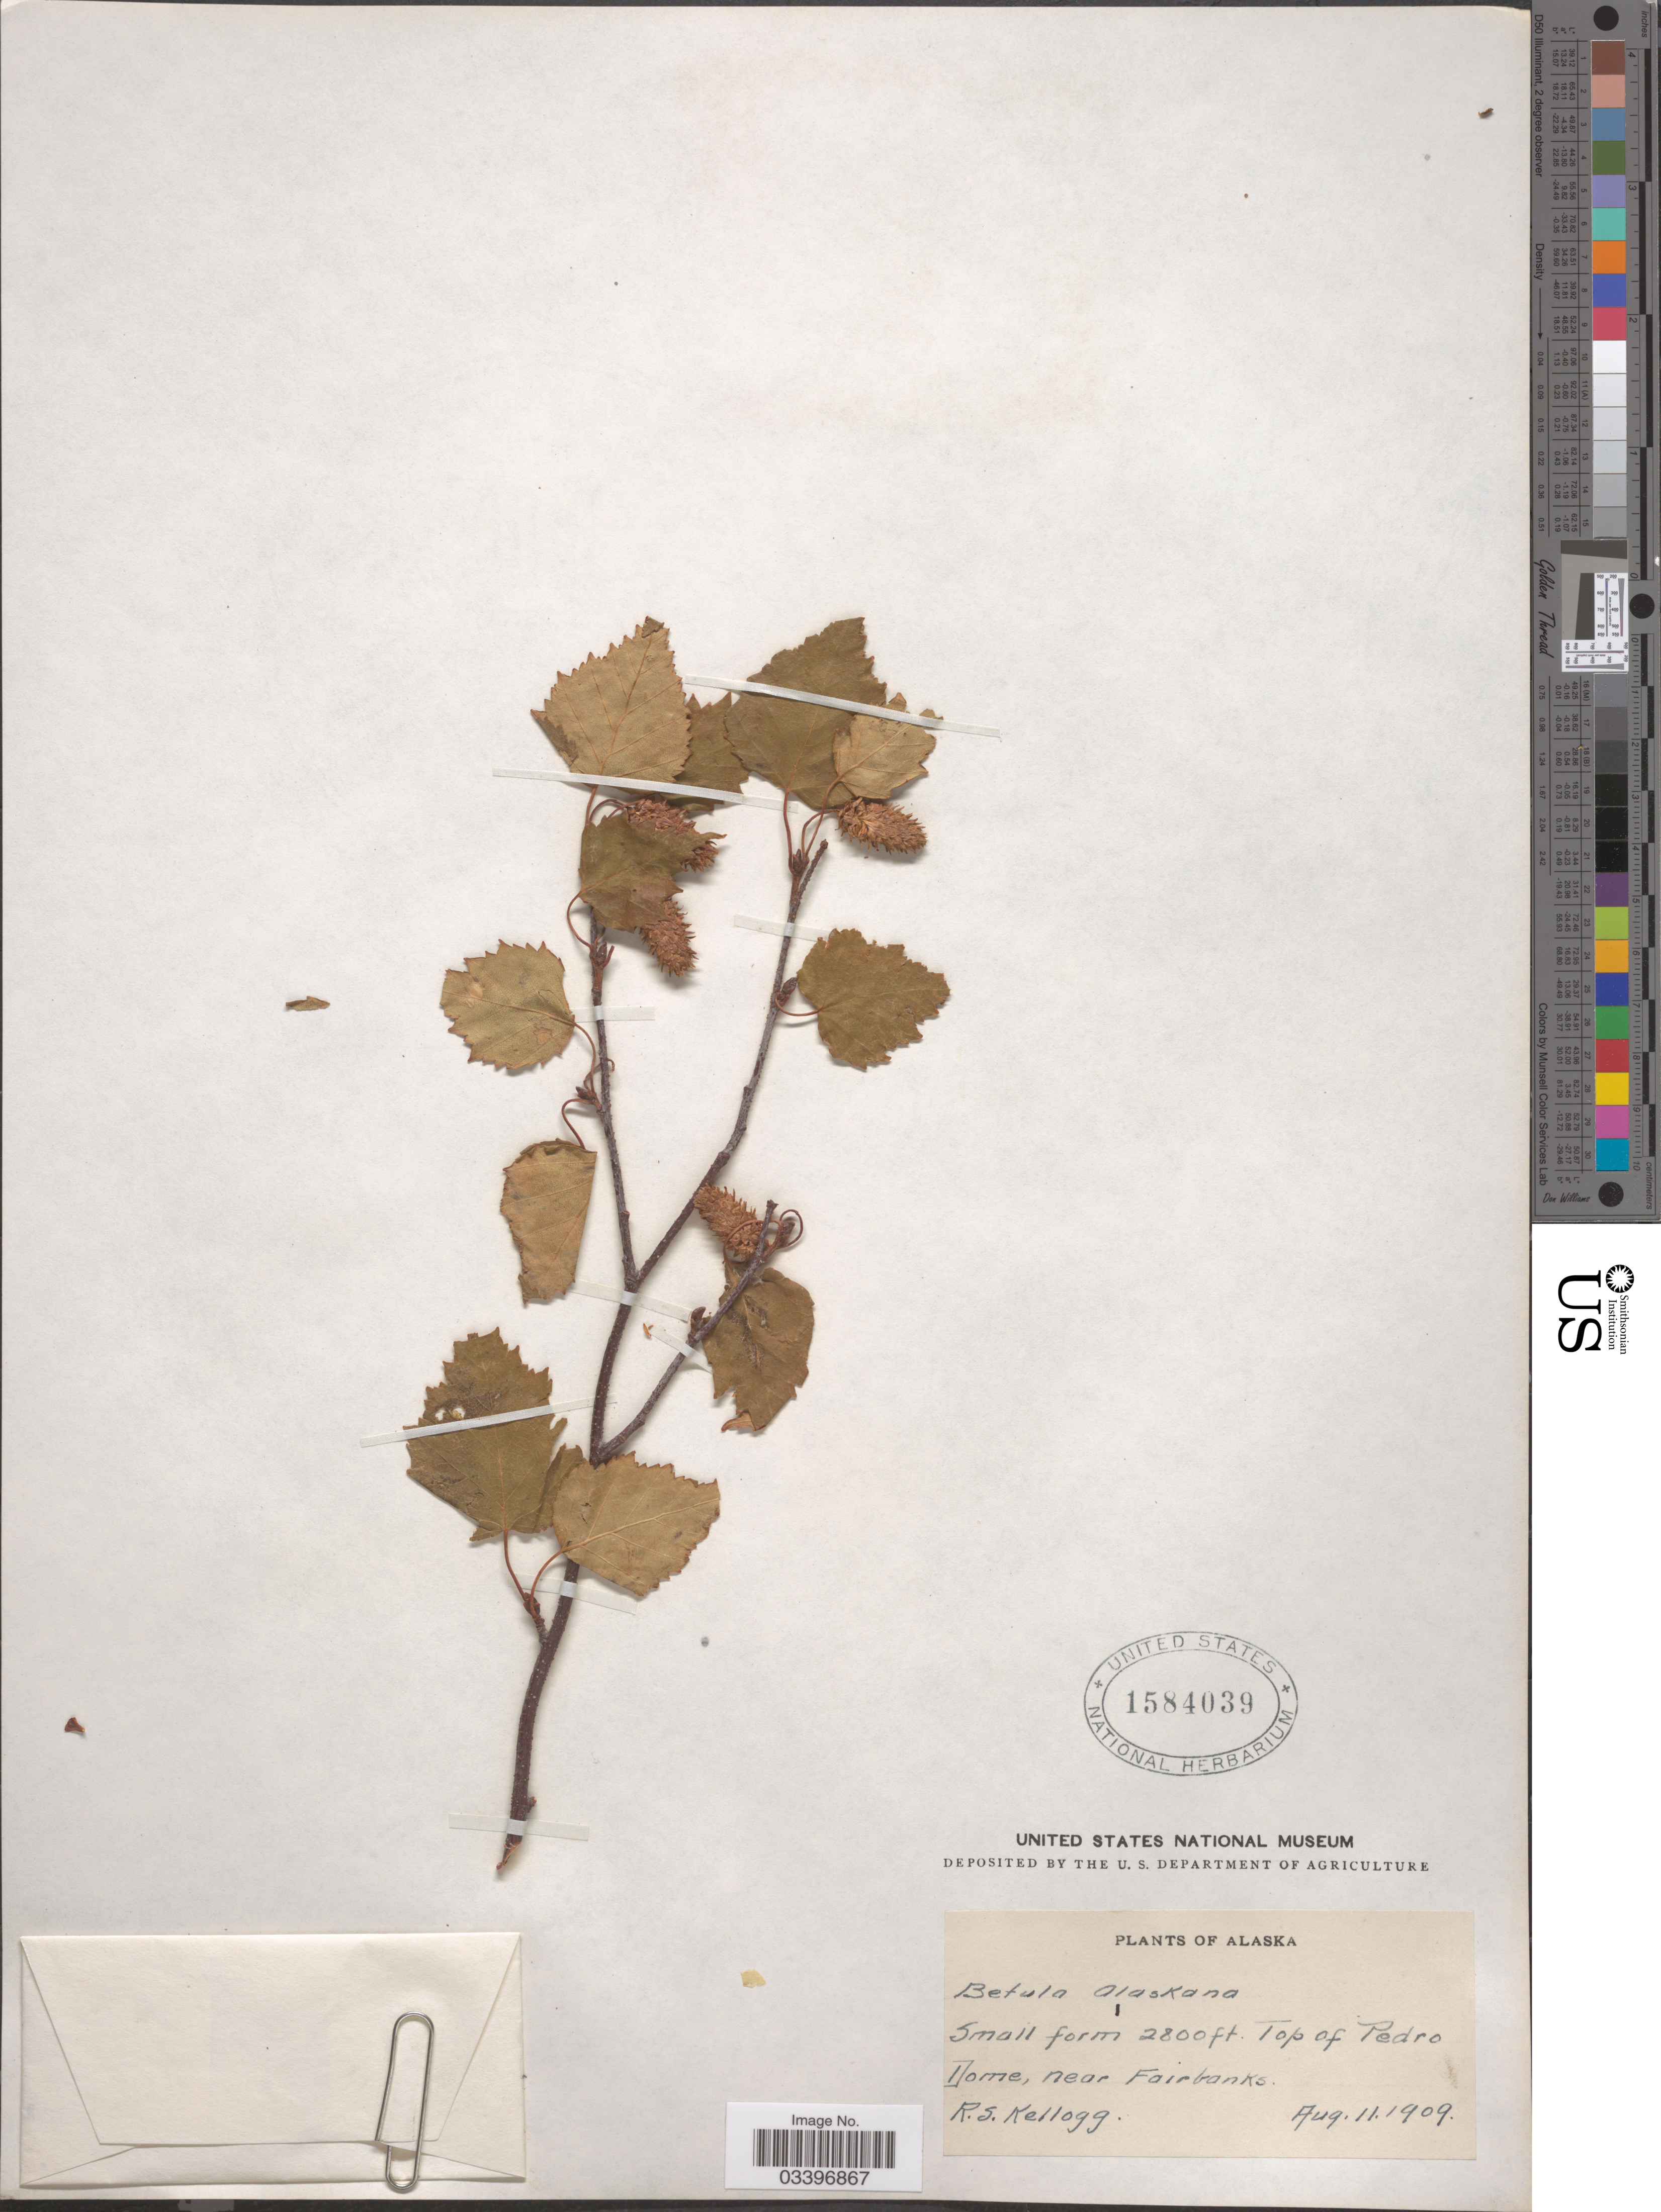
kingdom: Plantae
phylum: Tracheophyta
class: Magnoliopsida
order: Fagales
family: Betulaceae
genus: Betula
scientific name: Betula resinifera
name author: Britton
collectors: R. Kellogg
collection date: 1909-08-11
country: United States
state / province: Alaska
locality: Top of Pedro Dome, near Fairbanks.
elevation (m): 853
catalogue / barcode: US 1584039